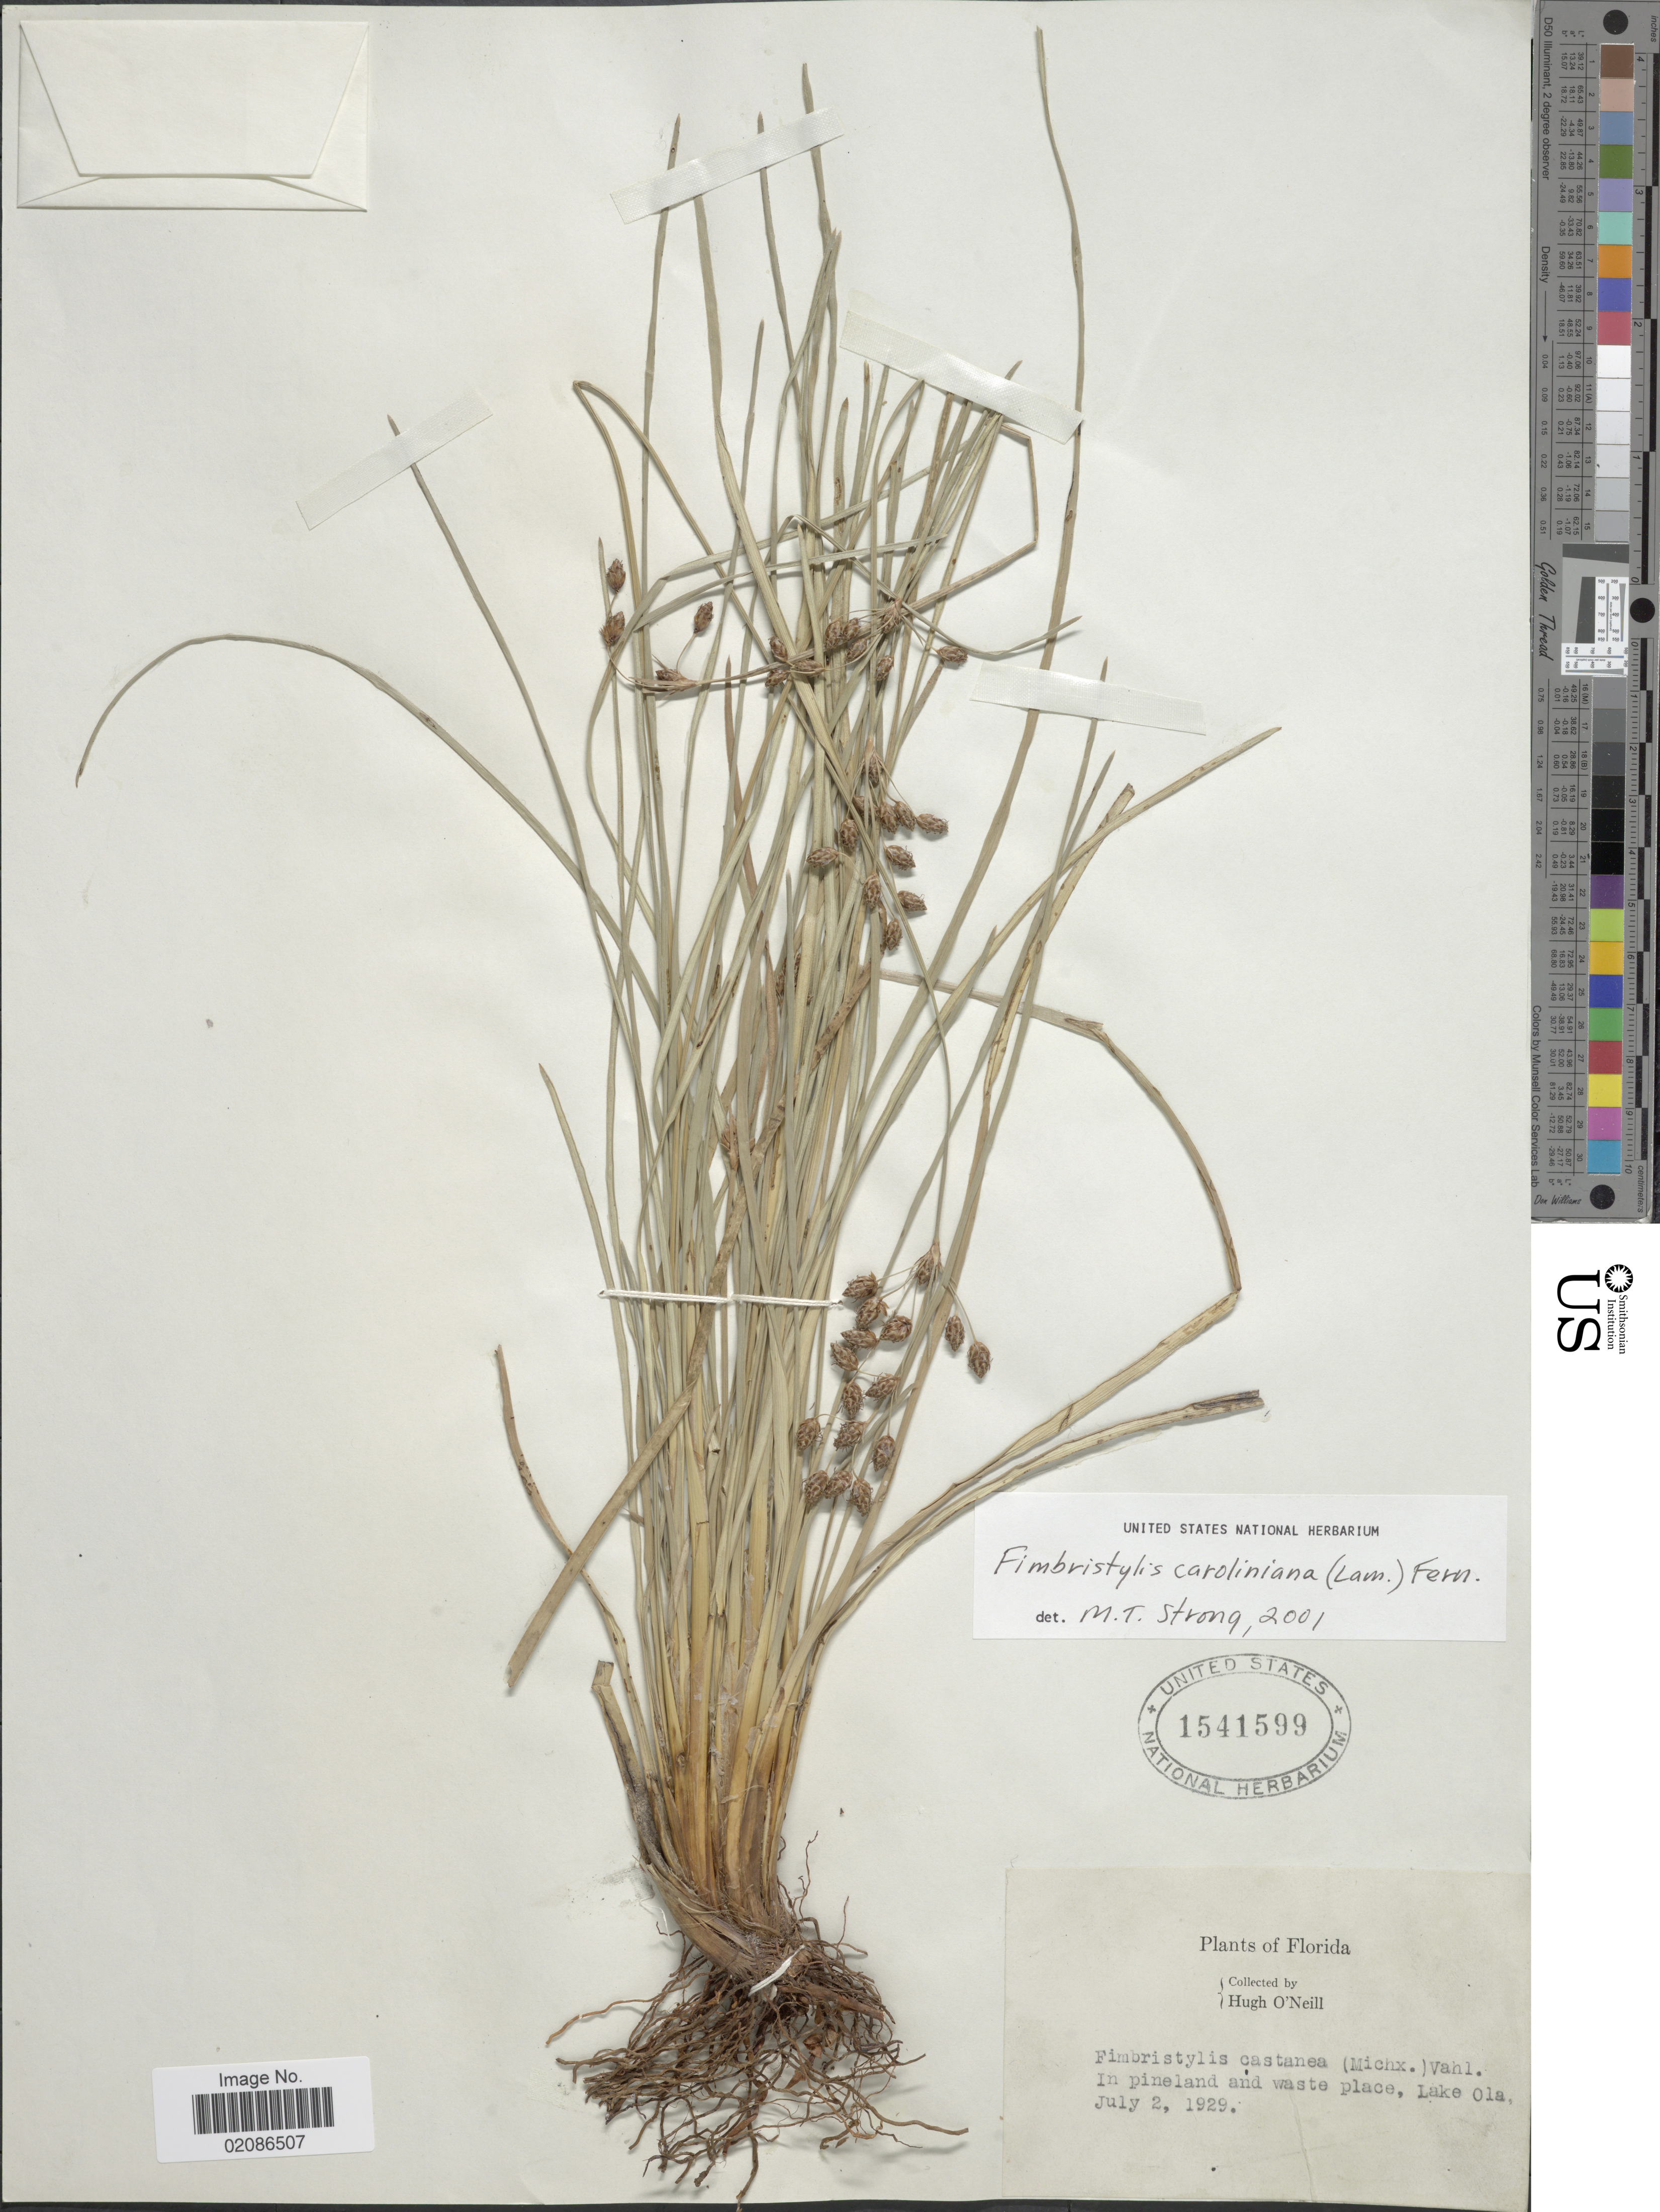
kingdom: Plantae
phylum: Tracheophyta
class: Liliopsida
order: Poales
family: Cyperaceae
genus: Fimbristylis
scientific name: Fimbristylis caroliniana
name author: (Lam.) Fernald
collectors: H. O'Neill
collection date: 1929-07-02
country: United States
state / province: Florida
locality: In pineland and waste place, Lake Ola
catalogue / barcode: US 1541599